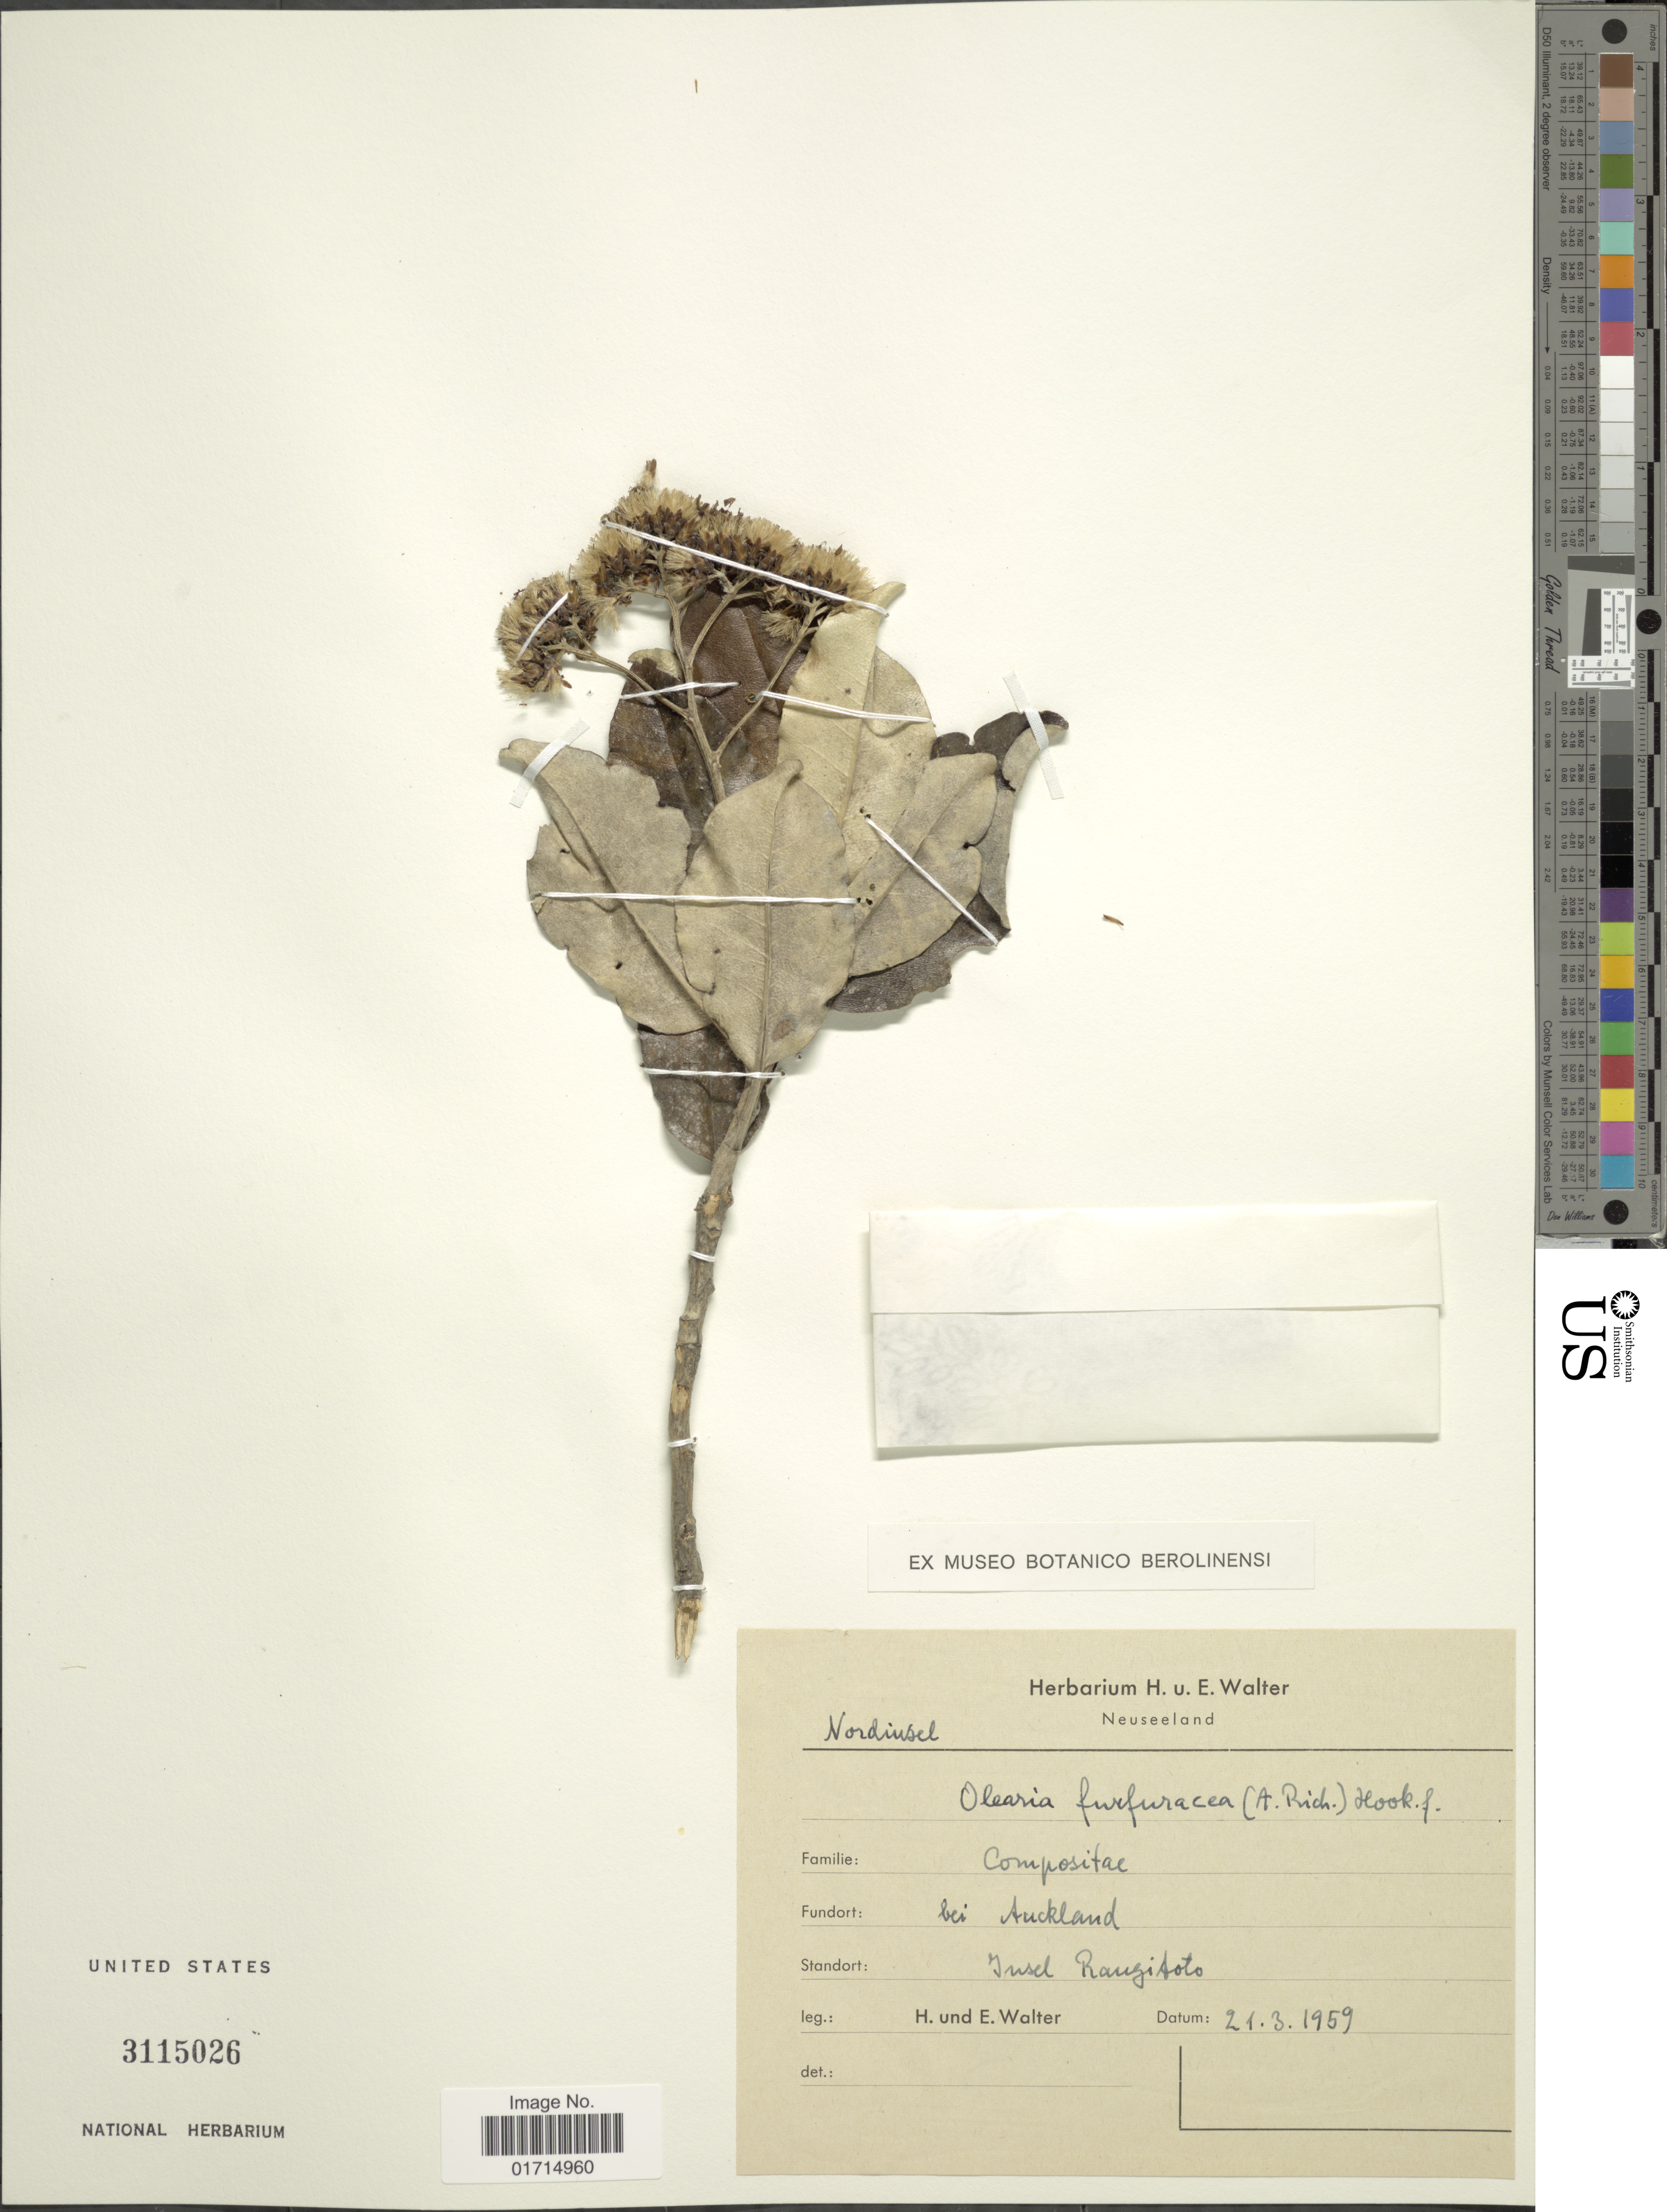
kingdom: Plantae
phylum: Tracheophyta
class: Magnoliopsida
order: Asterales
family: Asteraceae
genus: Olearia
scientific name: Olearia furfuracea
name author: (A. Rich.) Hook. f.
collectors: H. P. H. Walter & E. Walter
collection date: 1959-03-21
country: New Zealand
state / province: Auckland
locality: Bei Auckland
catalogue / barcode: US 3115026